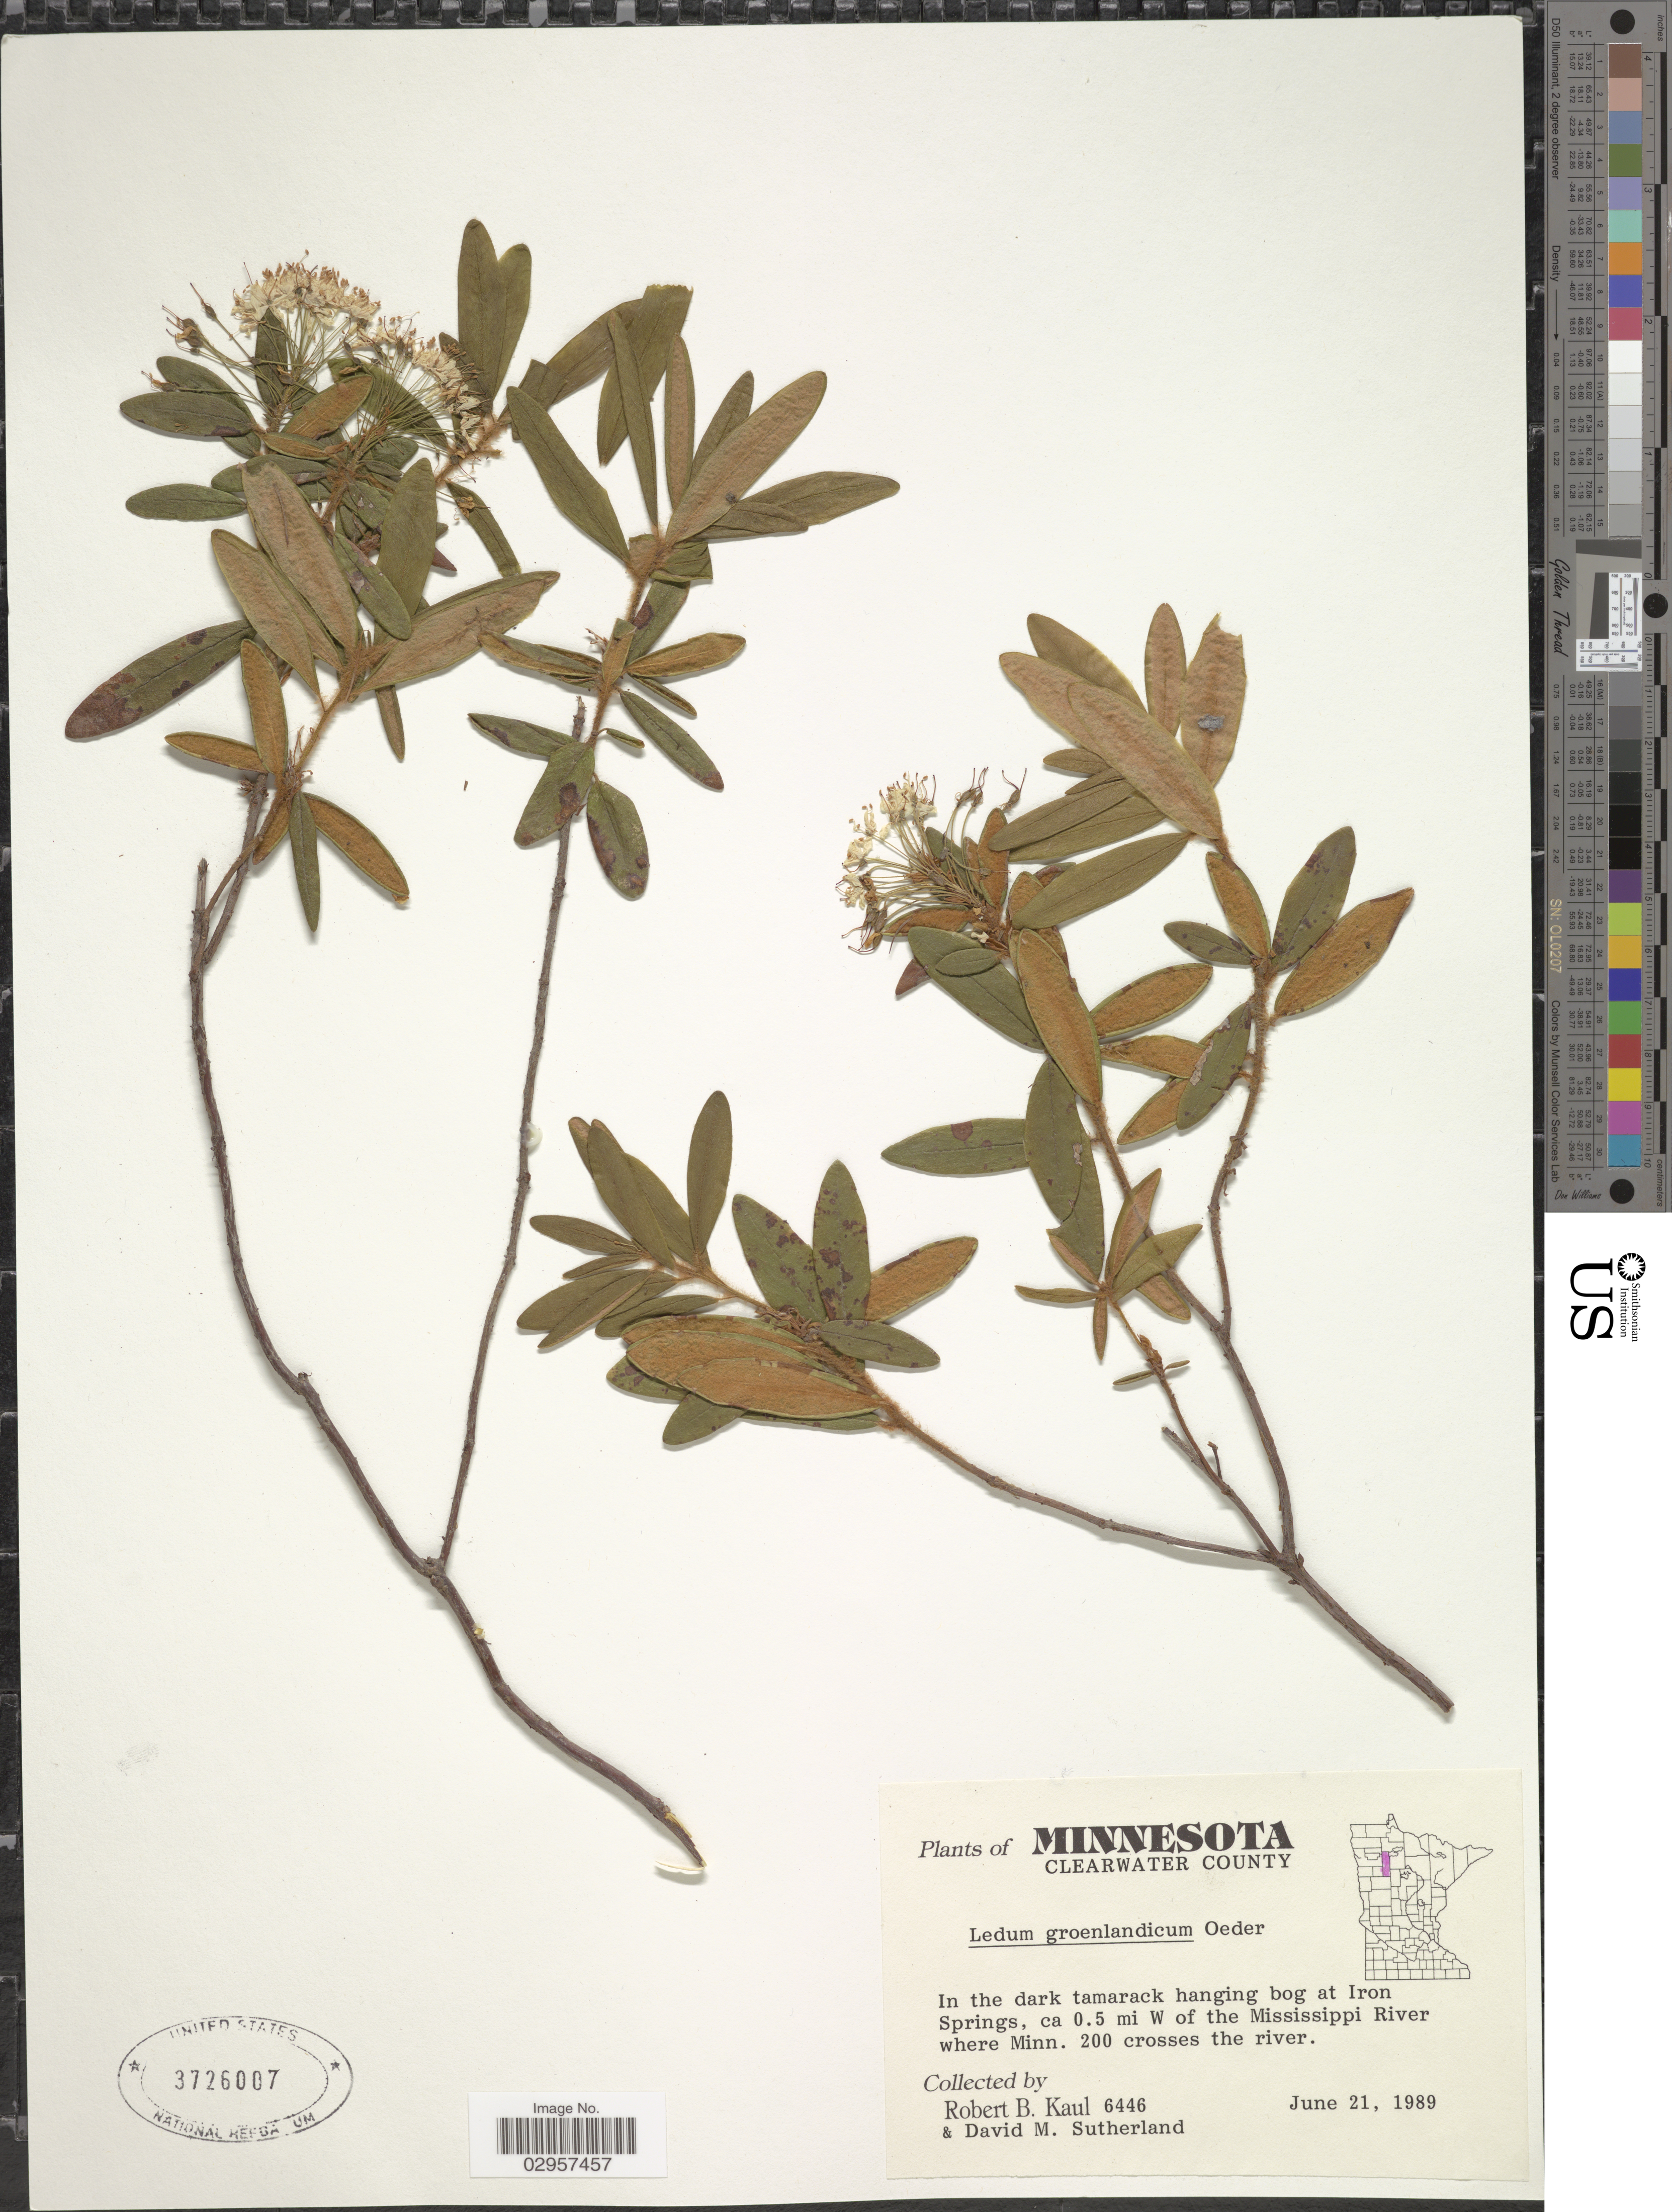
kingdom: Plantae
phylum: Tracheophyta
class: Magnoliopsida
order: Ericales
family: Ericaceae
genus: Ledum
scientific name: Ledum groenlandicum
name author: Oeder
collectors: R. Kaul & D. Sutherland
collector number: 6446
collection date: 1989-06-21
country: United States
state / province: Minnesota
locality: Clearwater County, In the dark tamarack hanging bog at Iron Springs, ca. 0.5 mi W of the Mississippi River where Minn. 200 crosses the river.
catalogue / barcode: US 3726007